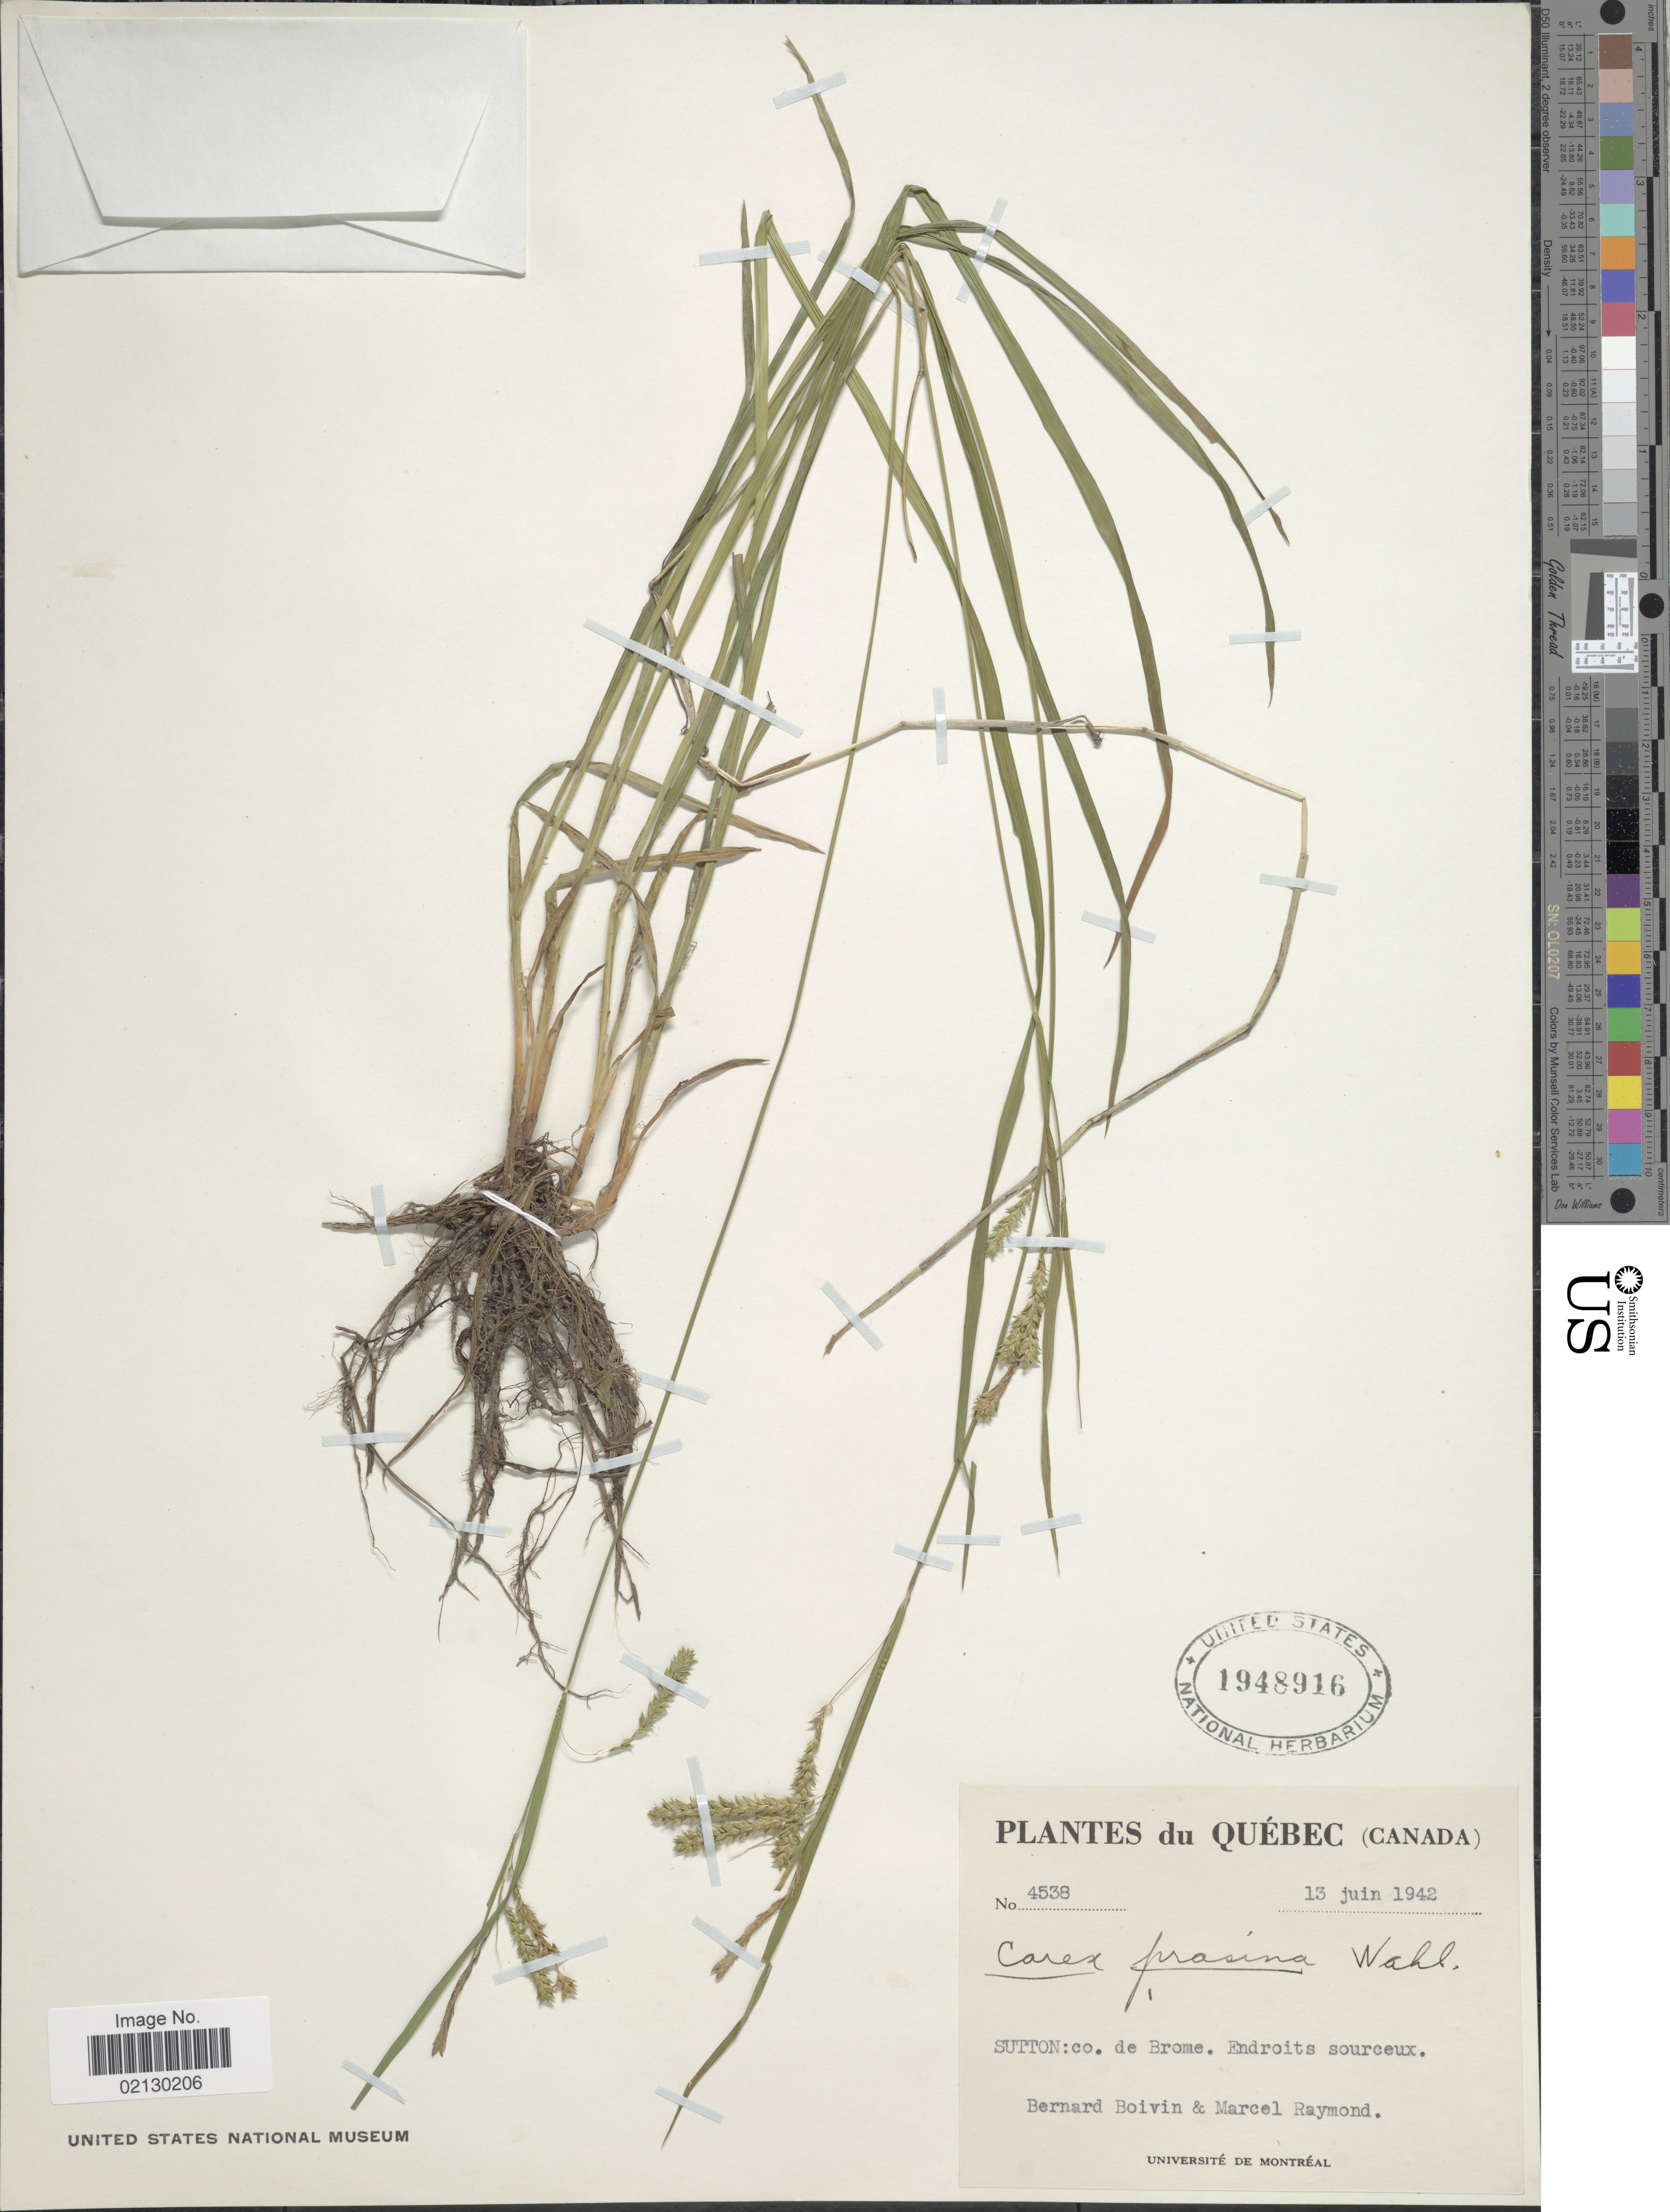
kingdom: Plantae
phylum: Tracheophyta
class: Liliopsida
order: Poales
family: Cyperaceae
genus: Carex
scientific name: Carex prasina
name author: Wahlenb.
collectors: J. R. B. Boivin & M. Raymond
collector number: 4538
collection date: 1942-06-13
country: Canada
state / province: Quebec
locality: Sutton: Co. de Brome. Endroits sourceux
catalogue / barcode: US 1948916